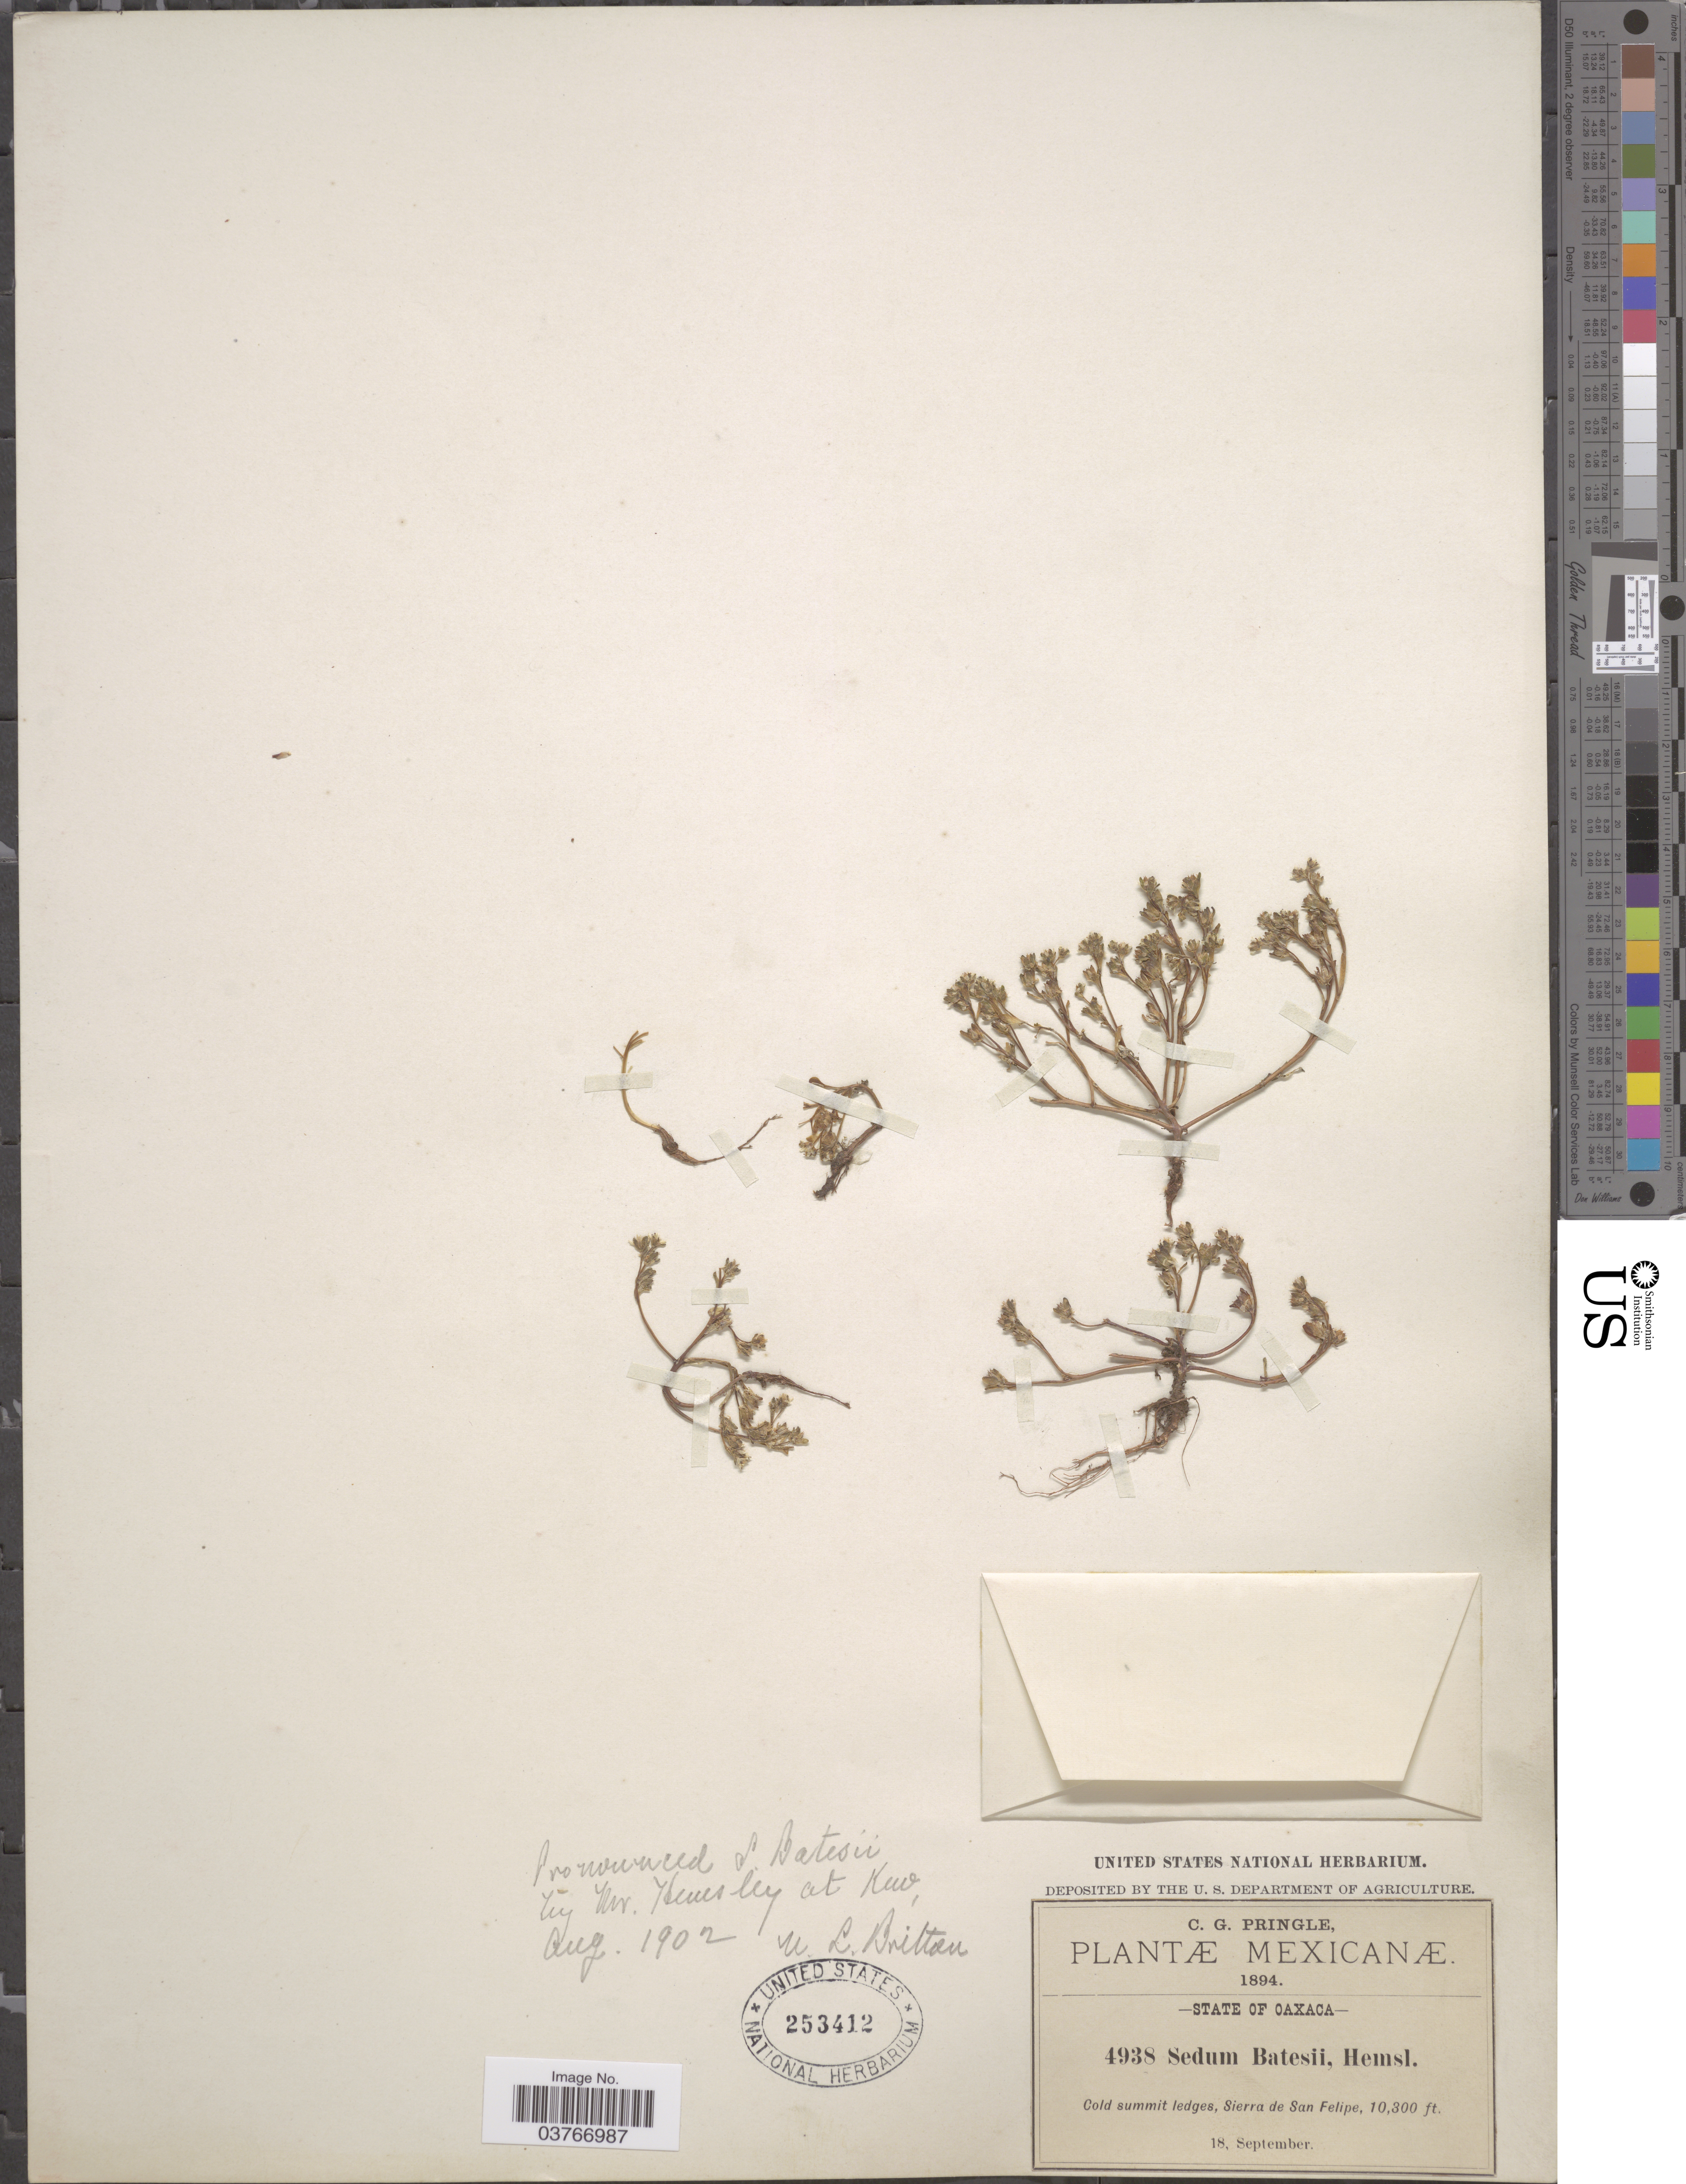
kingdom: Plantae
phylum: Tracheophyta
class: Magnoliopsida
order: Saxifragales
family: Crassulaceae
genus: Sedum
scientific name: Sedum batesii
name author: Hemsl.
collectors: C. G. Pringle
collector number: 4938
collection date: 1894-09-18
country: Mexico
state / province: Oaxaca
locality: Cold summit ledges, Sierra de San Felipe.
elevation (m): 3139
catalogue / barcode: US 253412